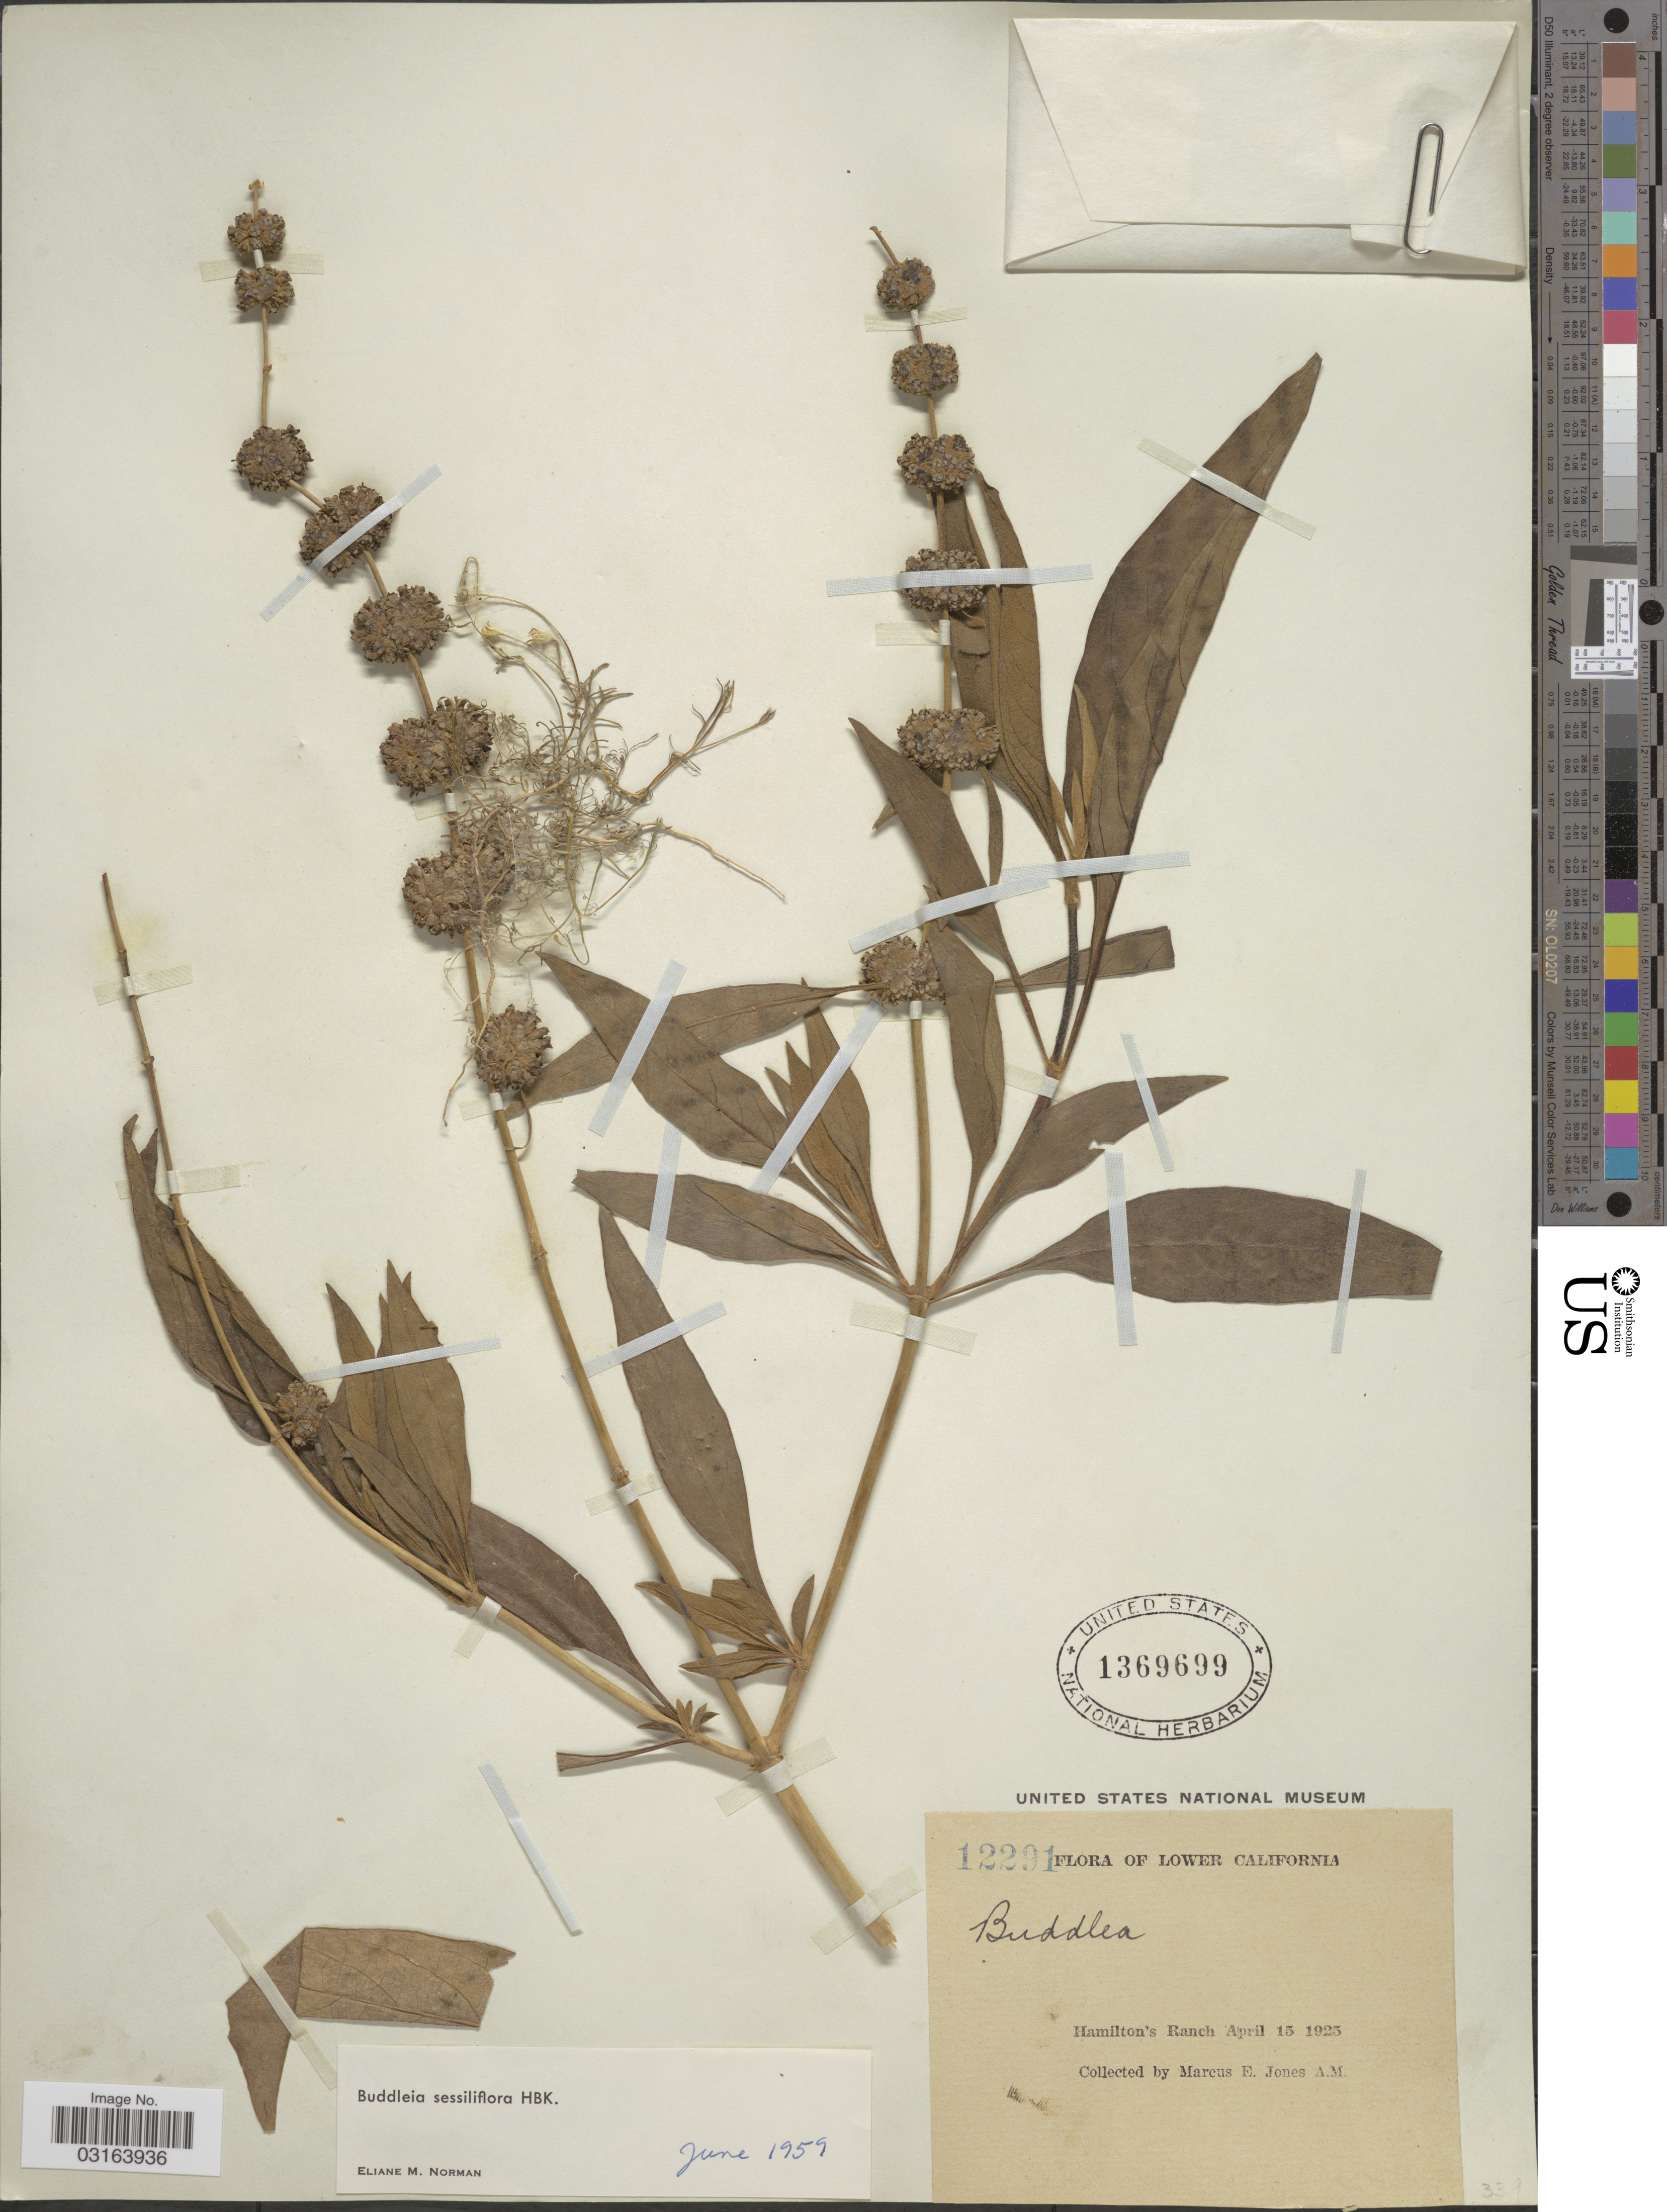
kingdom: Plantae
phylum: Tracheophyta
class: Magnoliopsida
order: Lamiales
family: Scrophulariaceae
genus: Buddleja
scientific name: Buddleja sessiliflora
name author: Kunth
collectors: M. E. Jones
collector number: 12291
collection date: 1925-04-15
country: Mexico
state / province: Baja California Norte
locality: Lower California. Hamilton's Ranch.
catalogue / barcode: US 1369699